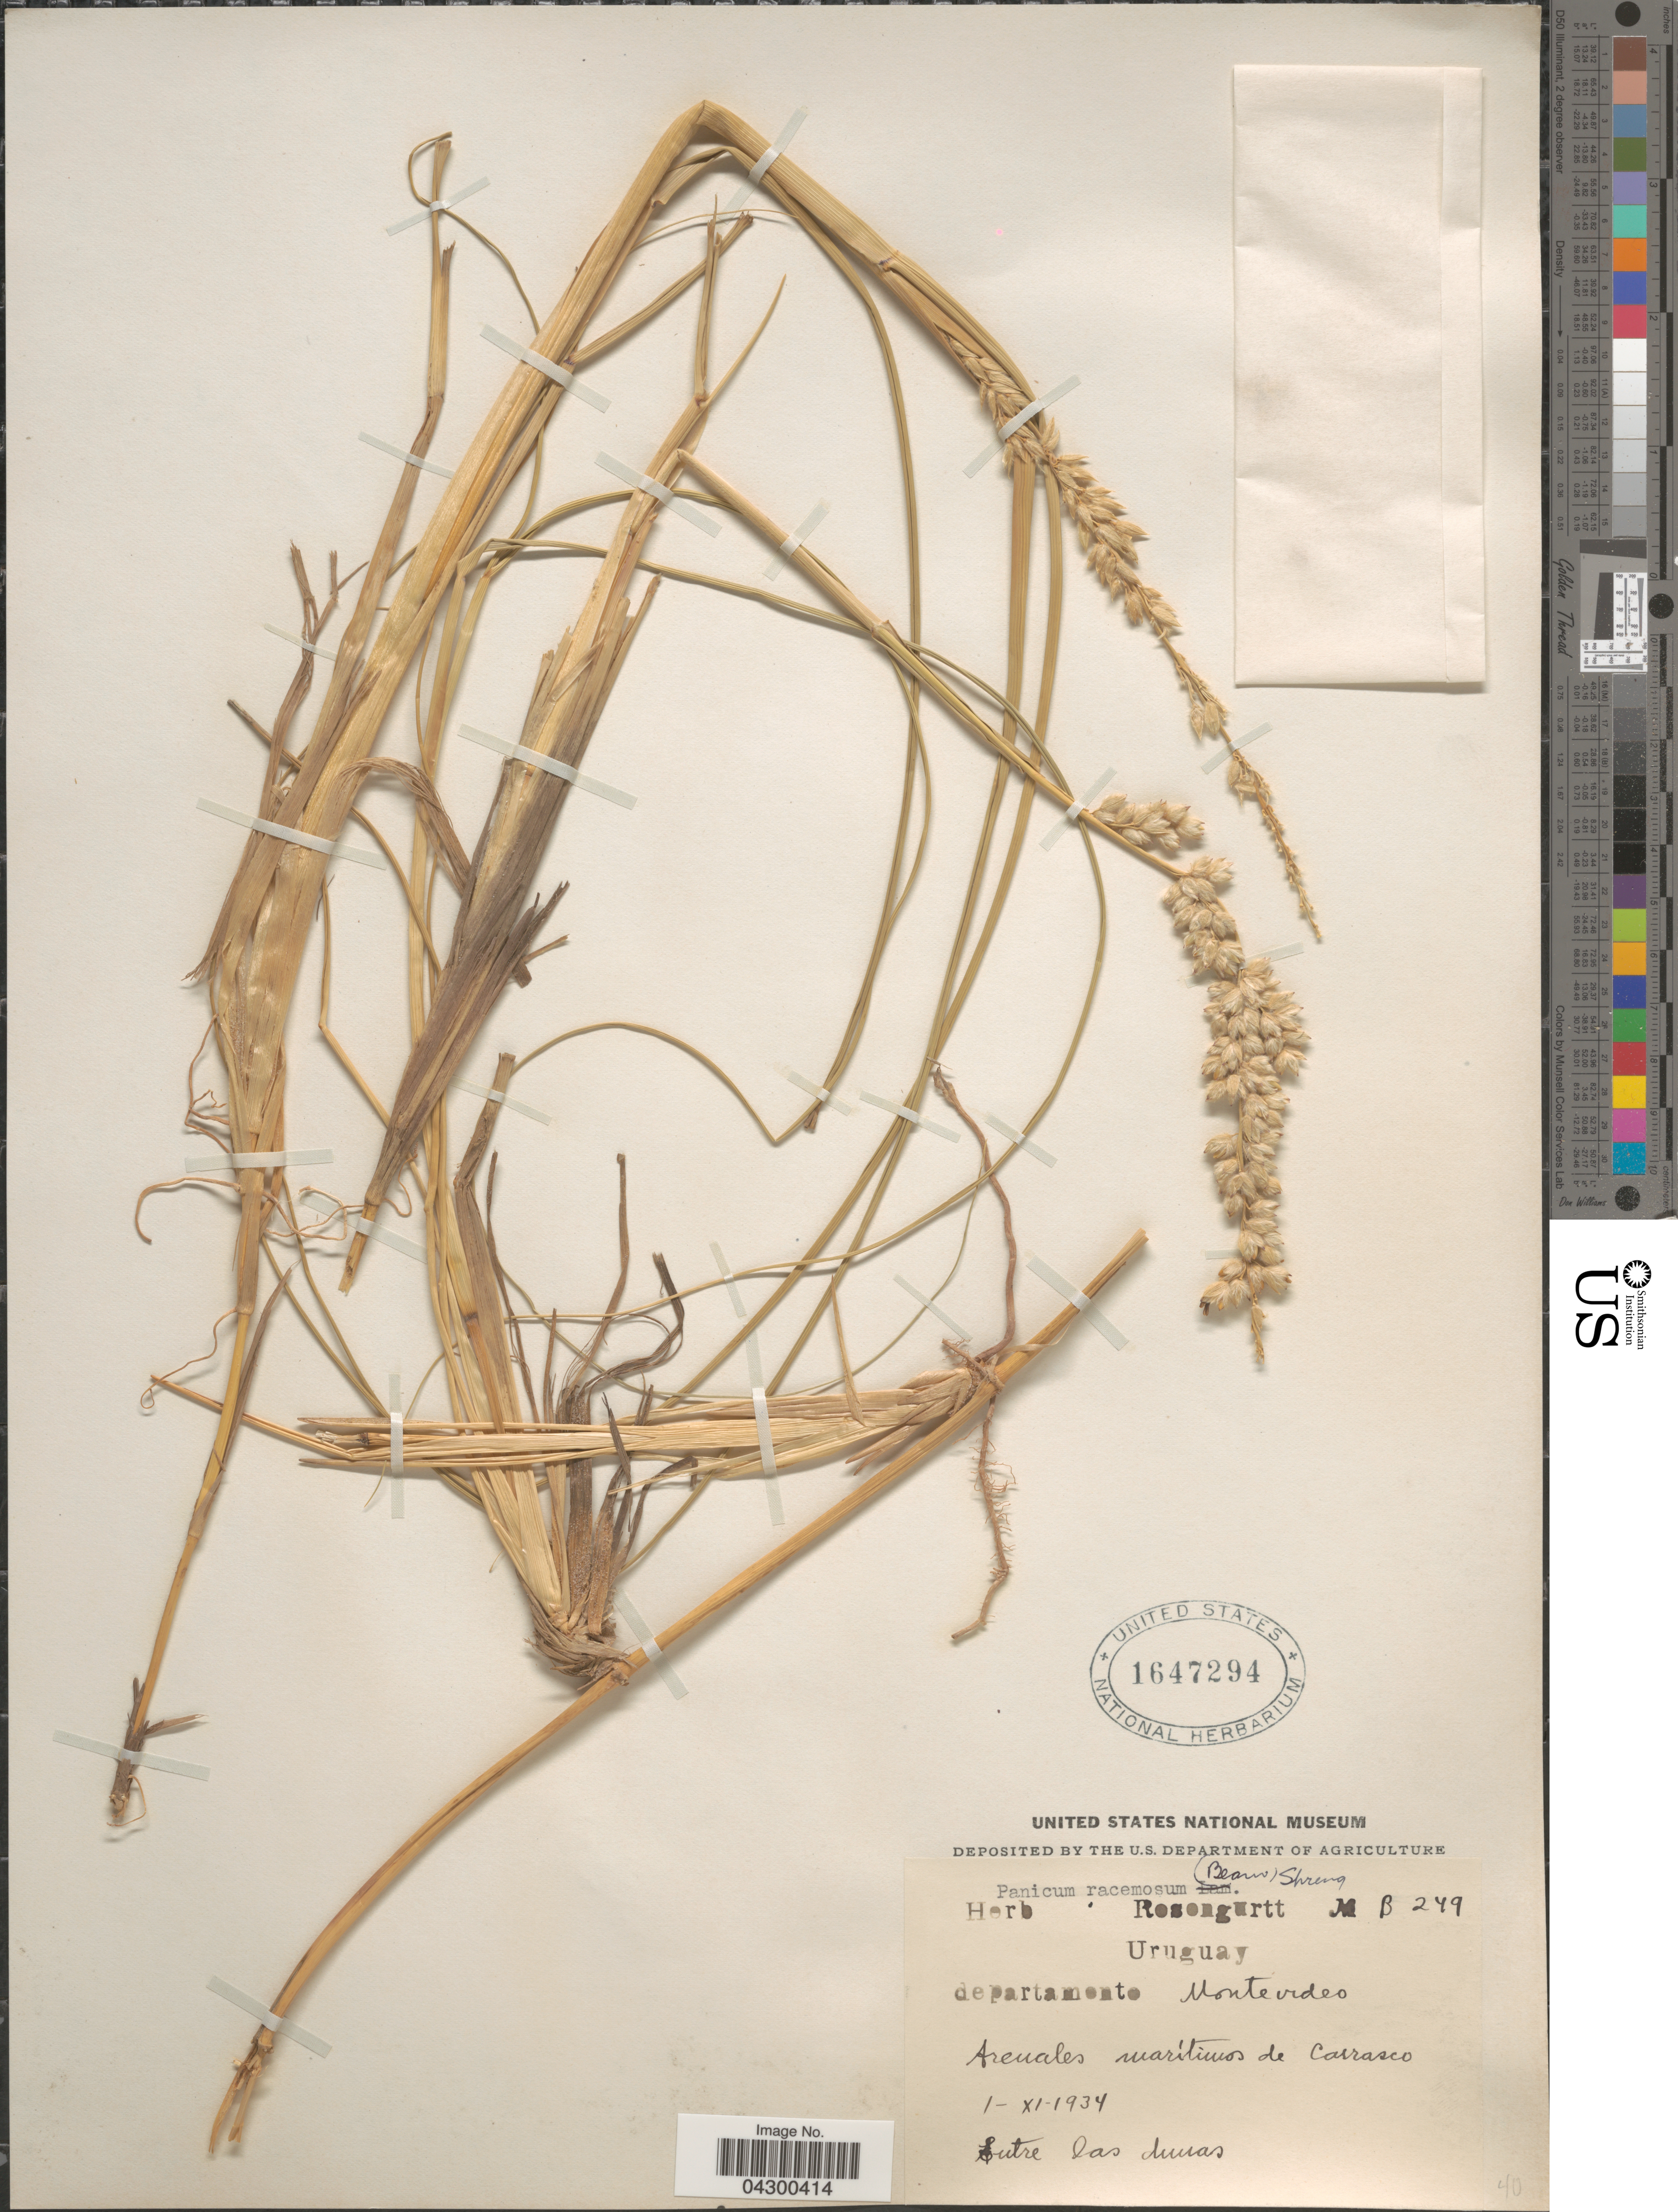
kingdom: Plantae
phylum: Tracheophyta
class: Liliopsida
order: Poales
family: Poaceae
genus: Panicum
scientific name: Panicum racemosum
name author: (P. Beauv.) Spreng.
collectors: ex herb. Rosengurtt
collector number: B249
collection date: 1934-11-01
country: Uruguay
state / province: Montevideo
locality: Departamento Montevideo. Arenales marítimos de Carrasco. Entre las dunas.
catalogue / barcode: US 1647294